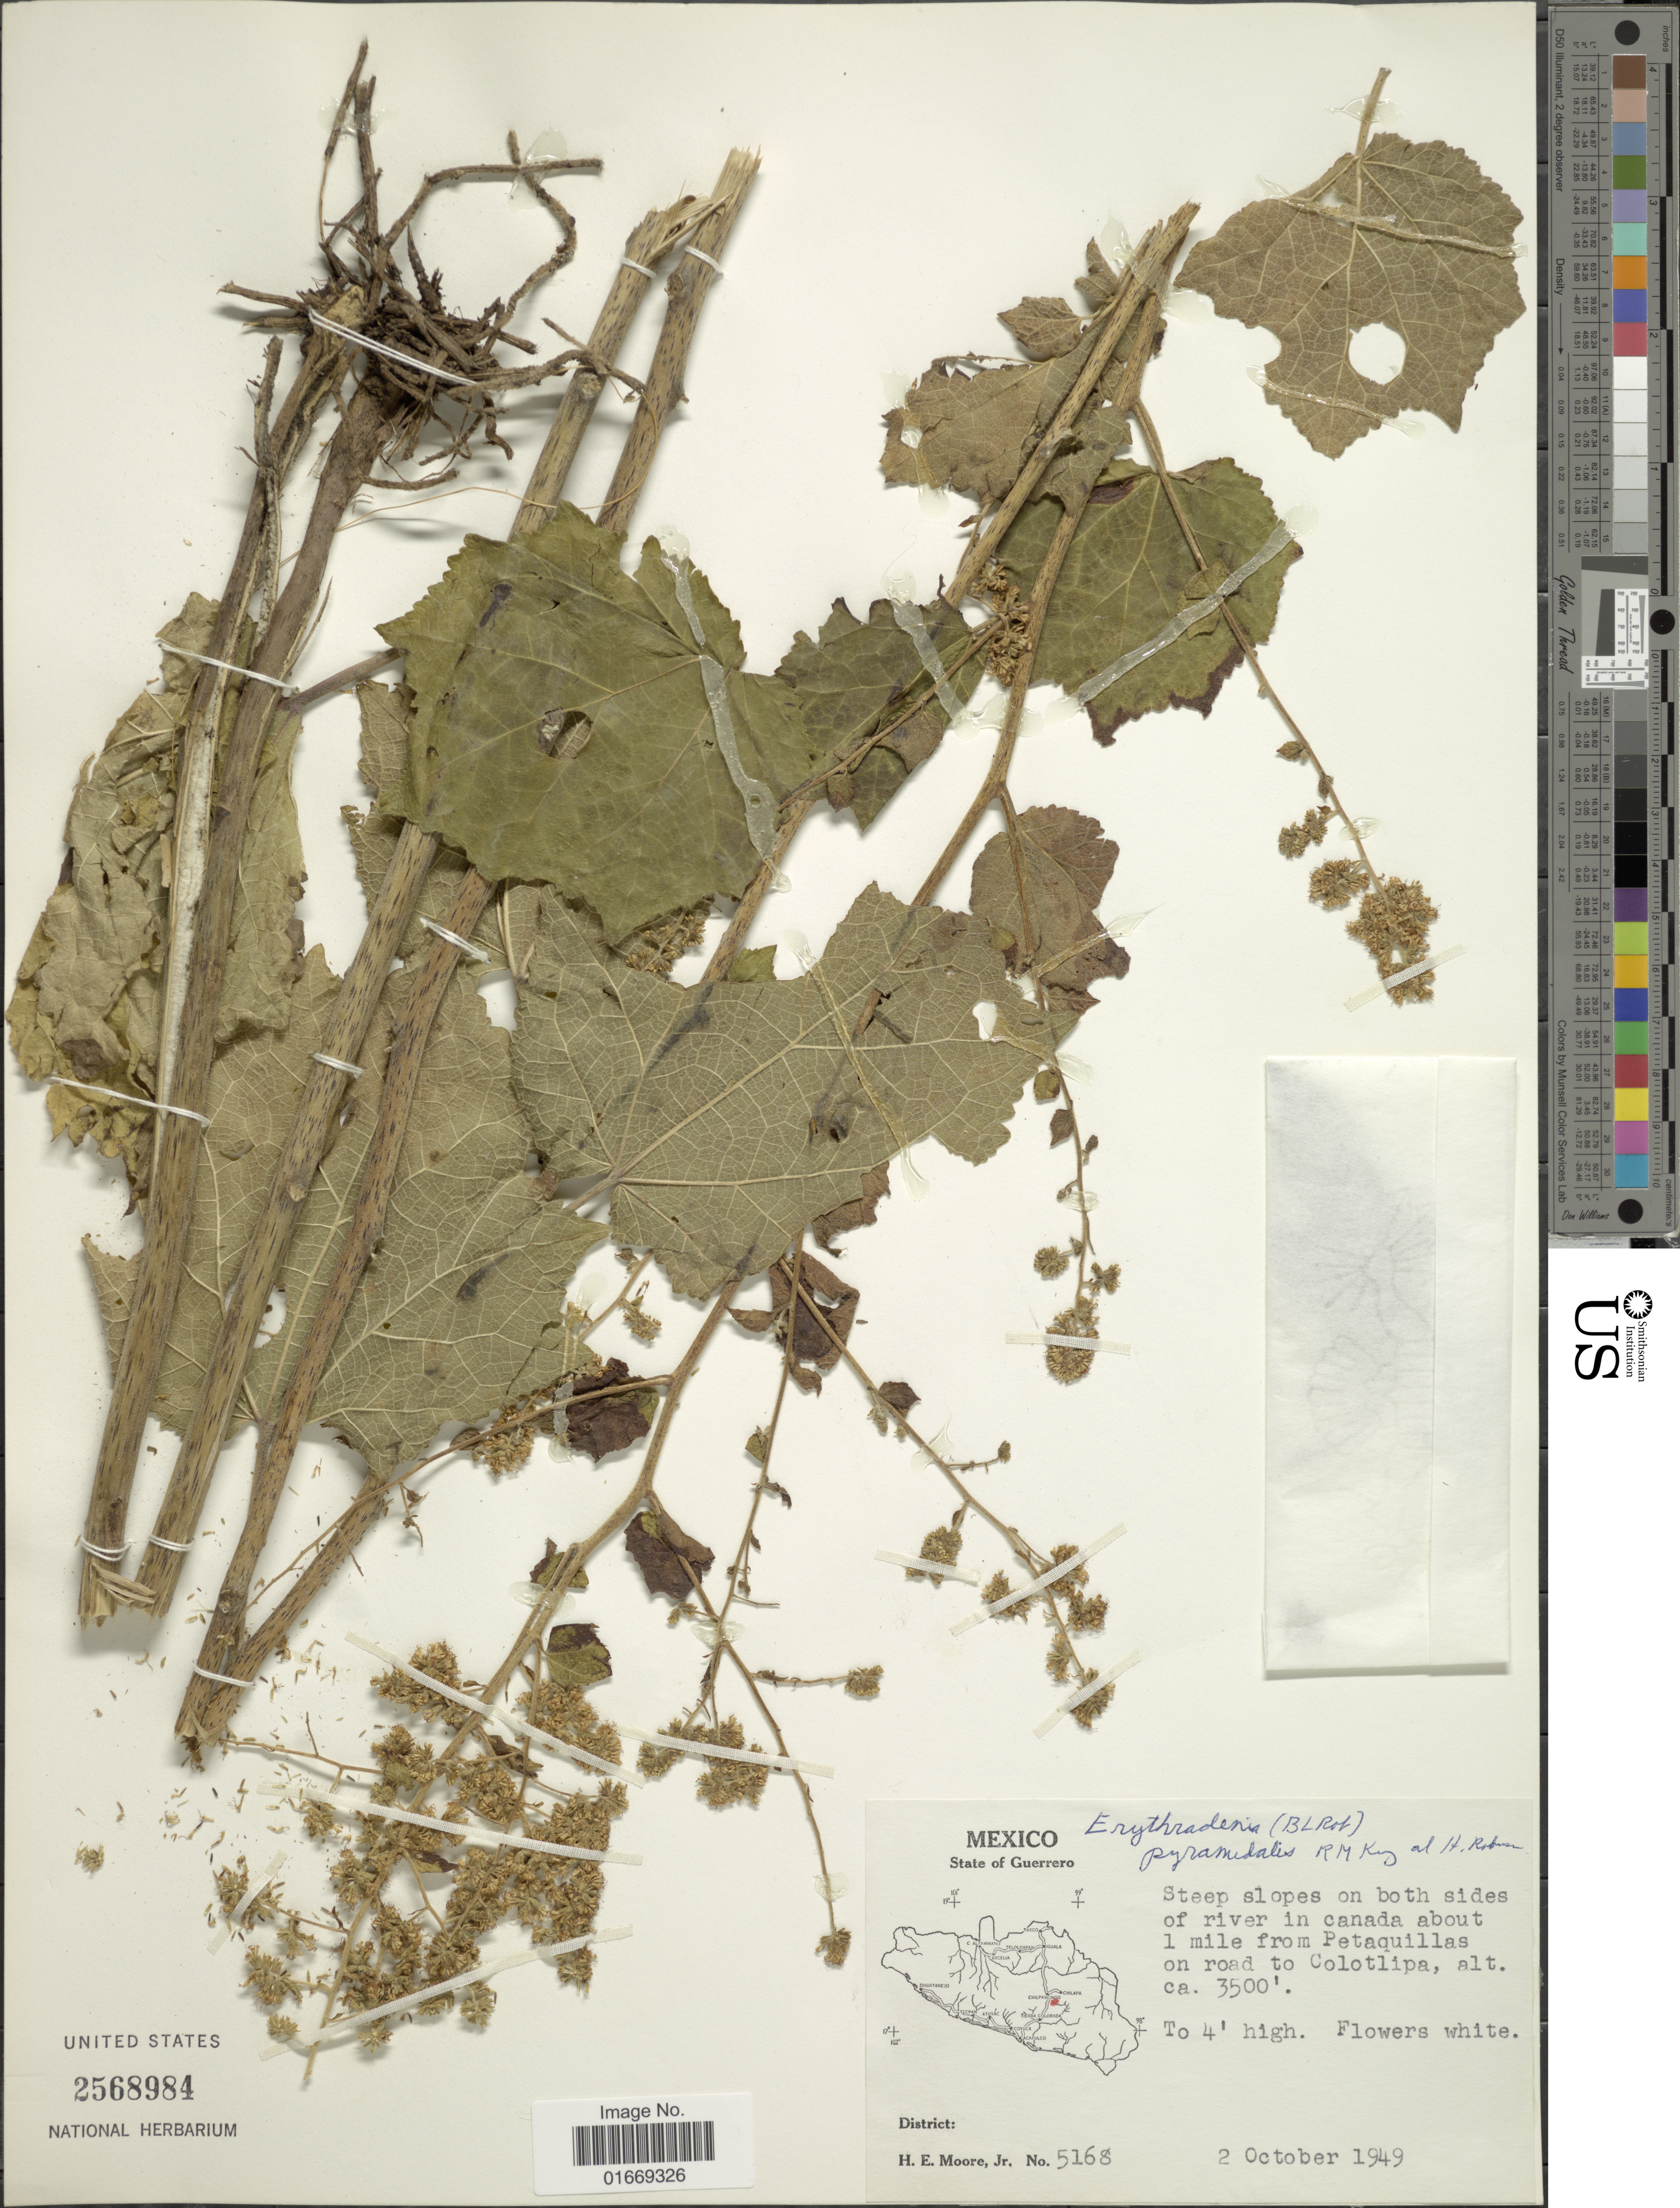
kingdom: Plantae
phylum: Tracheophyta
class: Magnoliopsida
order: Asterales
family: Asteraceae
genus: Erythradenia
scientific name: Erythradenia pyramidalis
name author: (B.L. Rob.) R.M. King & H. Rob.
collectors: H. Moore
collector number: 5168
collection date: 1949-10-02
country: Mexico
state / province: Guerrero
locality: Guerrero. State of Guerrero. Steep slopes on both sides of river in canada about 1 mile from Petaquillas on road to Colotlipa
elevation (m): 1067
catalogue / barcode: US 2568984